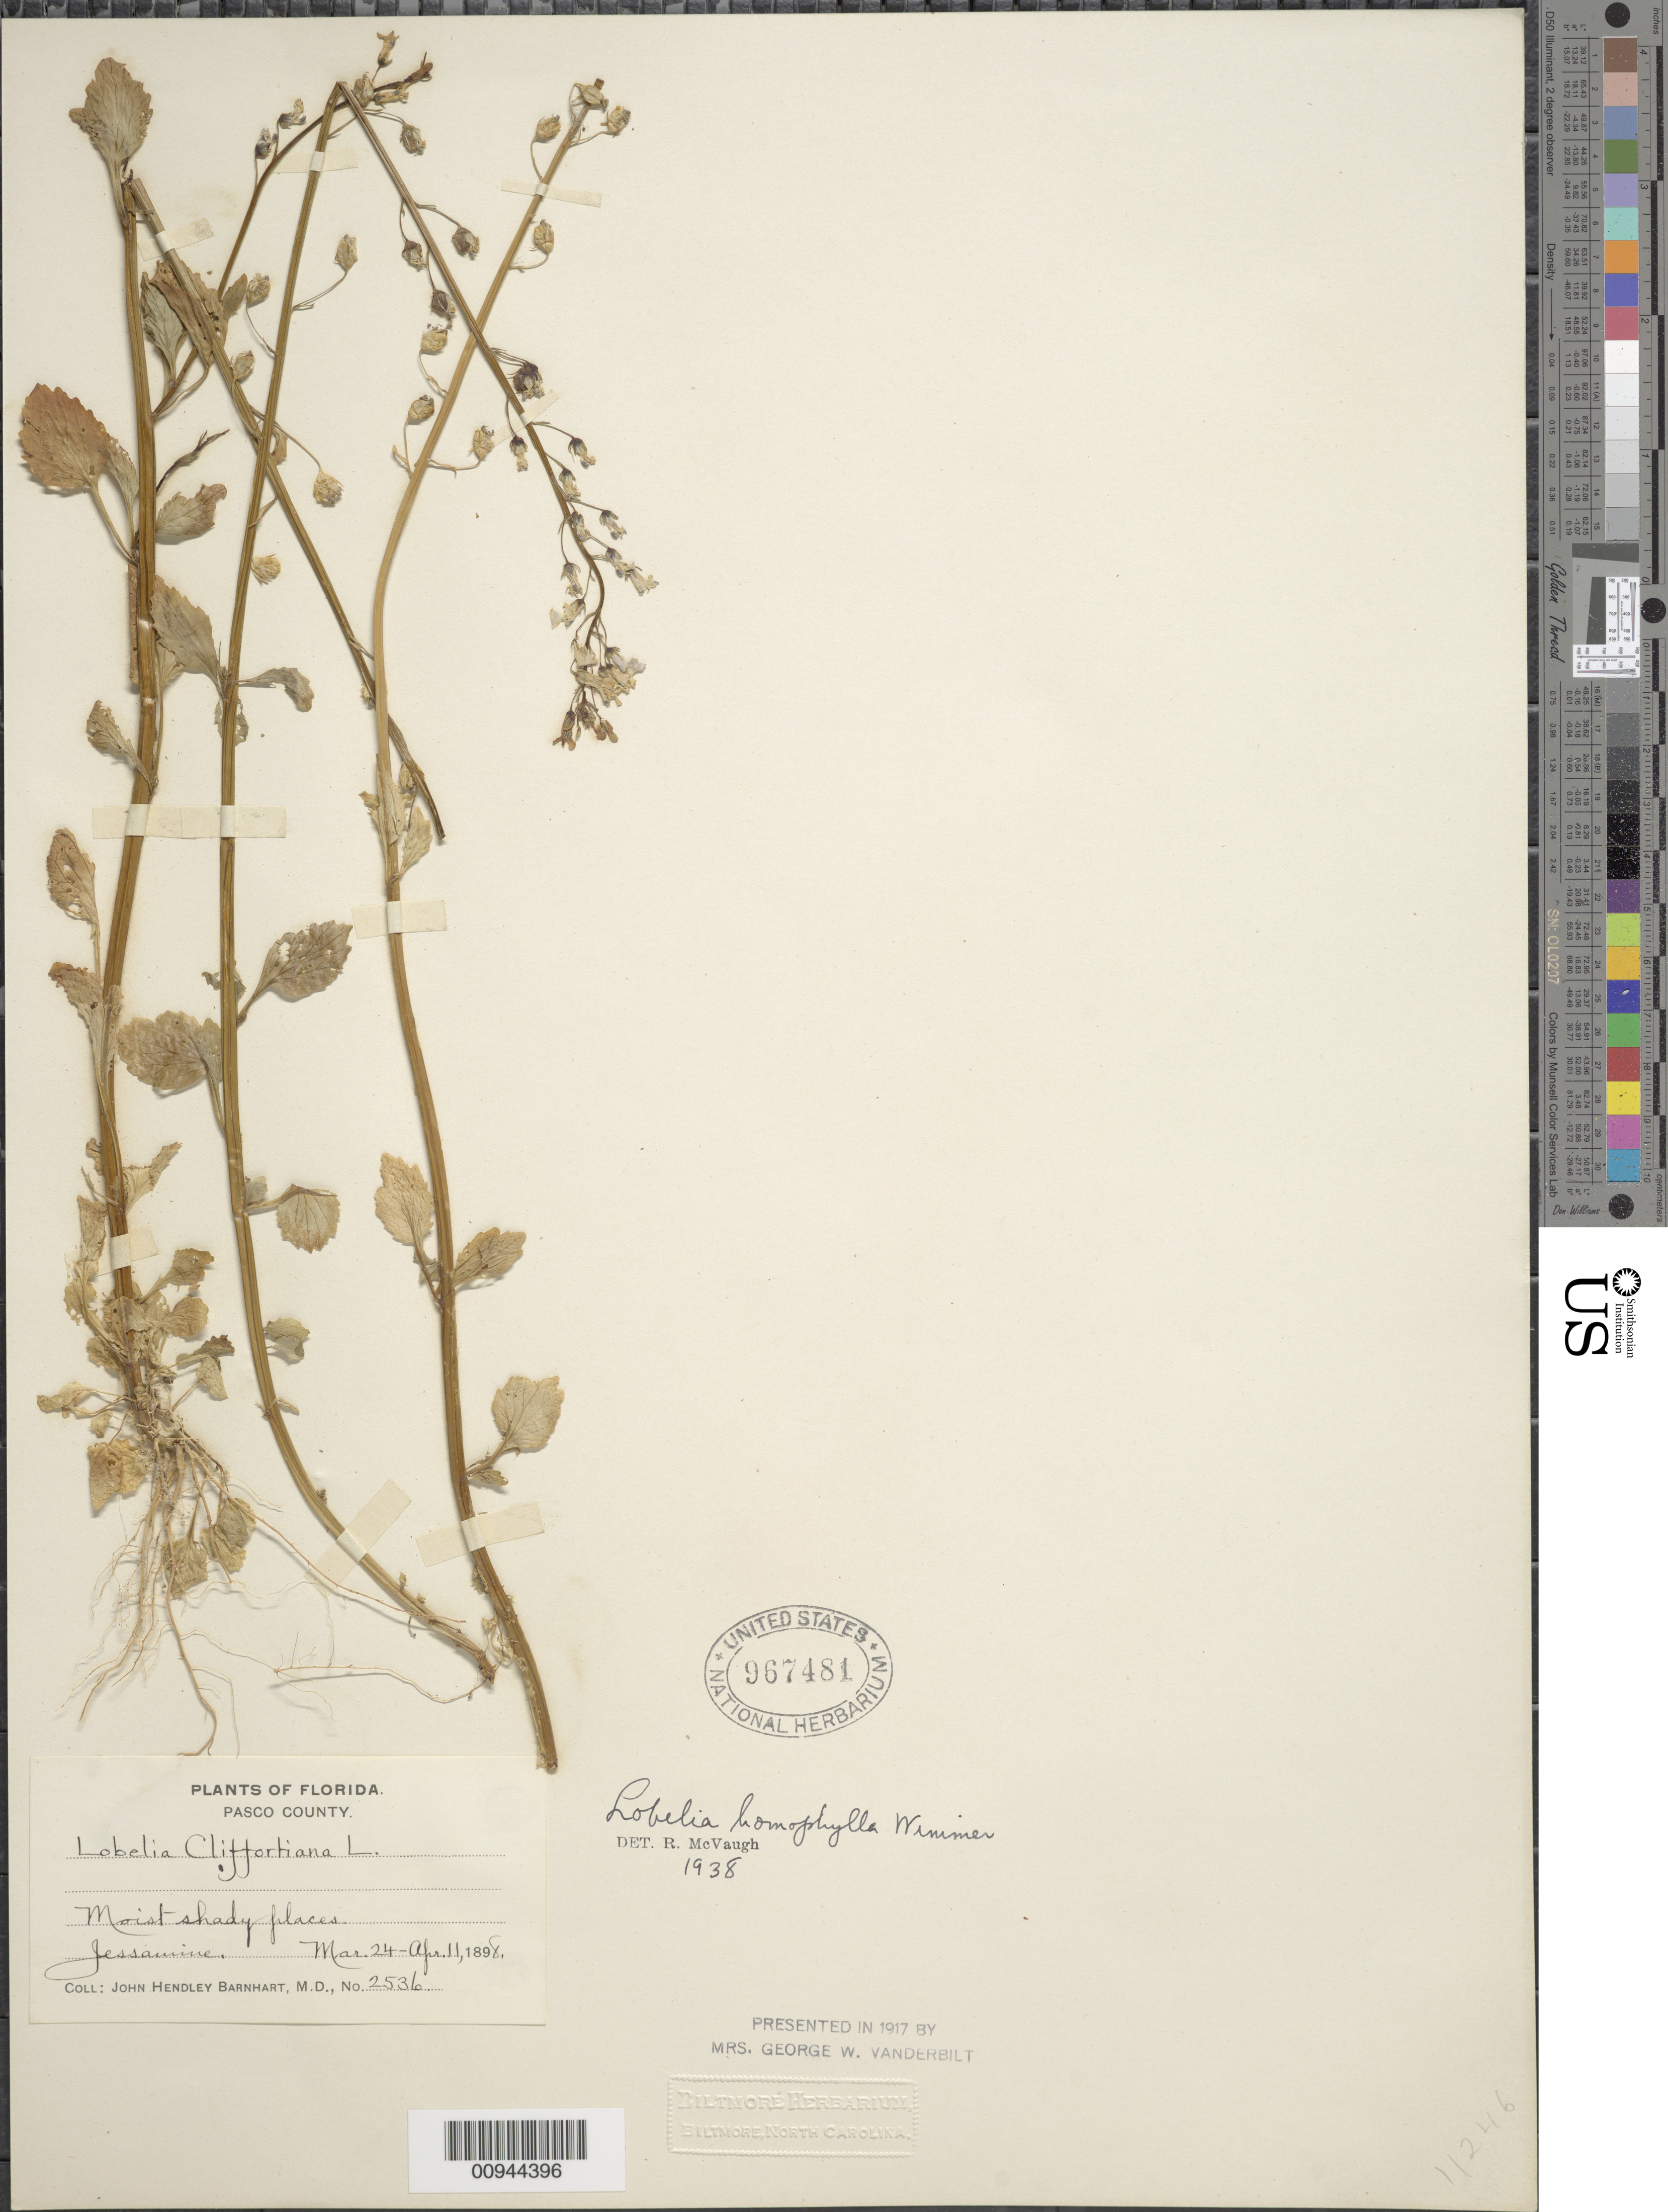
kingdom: Plantae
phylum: Tracheophyta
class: Magnoliopsida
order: Asterales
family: Campanulaceae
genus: Lobelia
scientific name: Lobelia homophylla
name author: E. Wimm.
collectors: J. H. Barnhart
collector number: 2536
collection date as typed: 24 Mar 1898 to 11 Apr 1898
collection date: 1898-03-24/1898-04-11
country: United States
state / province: Florida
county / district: Pasco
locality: Jessamine.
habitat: moist shady places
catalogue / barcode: US 967481